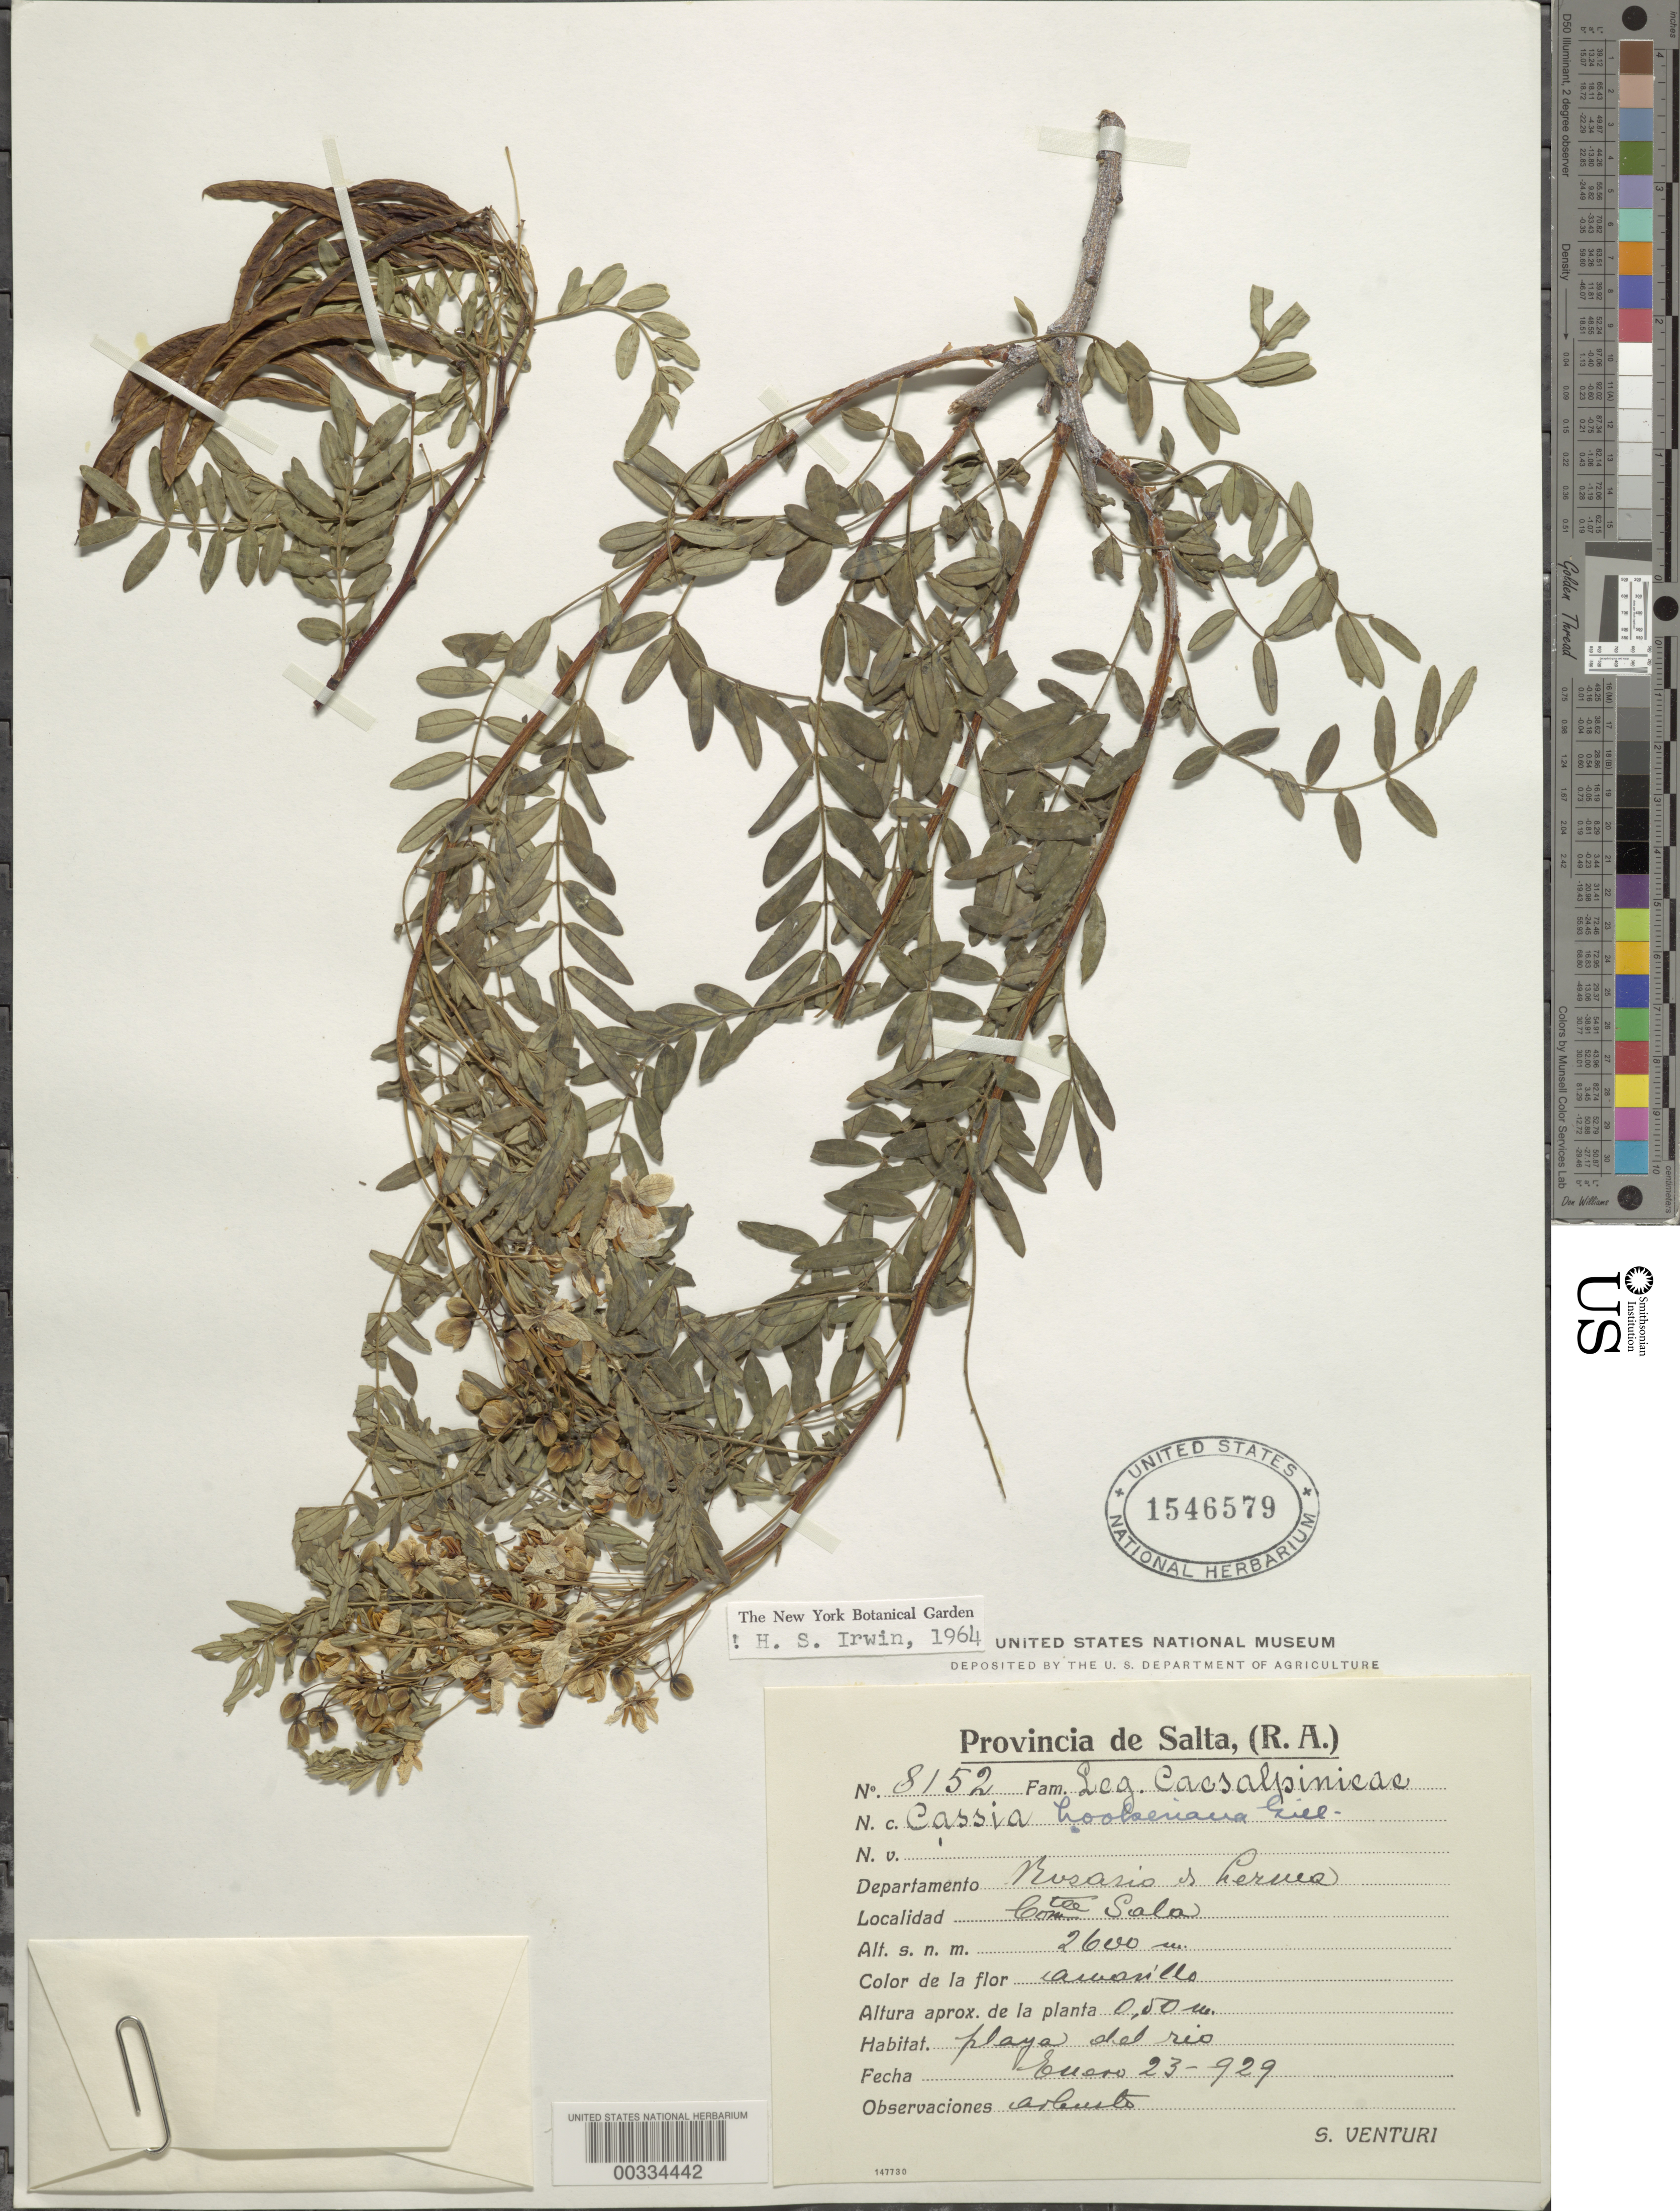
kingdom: Plantae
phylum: Tracheophyta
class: Magnoliopsida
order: Fabales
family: Fabaceae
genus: Senna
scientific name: Senna hookeriana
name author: Vatke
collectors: S. Venturi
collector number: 8152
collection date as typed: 23 Jan 1929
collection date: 1929-01-23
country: Argentina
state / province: Salta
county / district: Rosario de Lerma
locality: Comandante Sala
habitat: Beach of river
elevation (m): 2600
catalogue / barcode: US 1546579